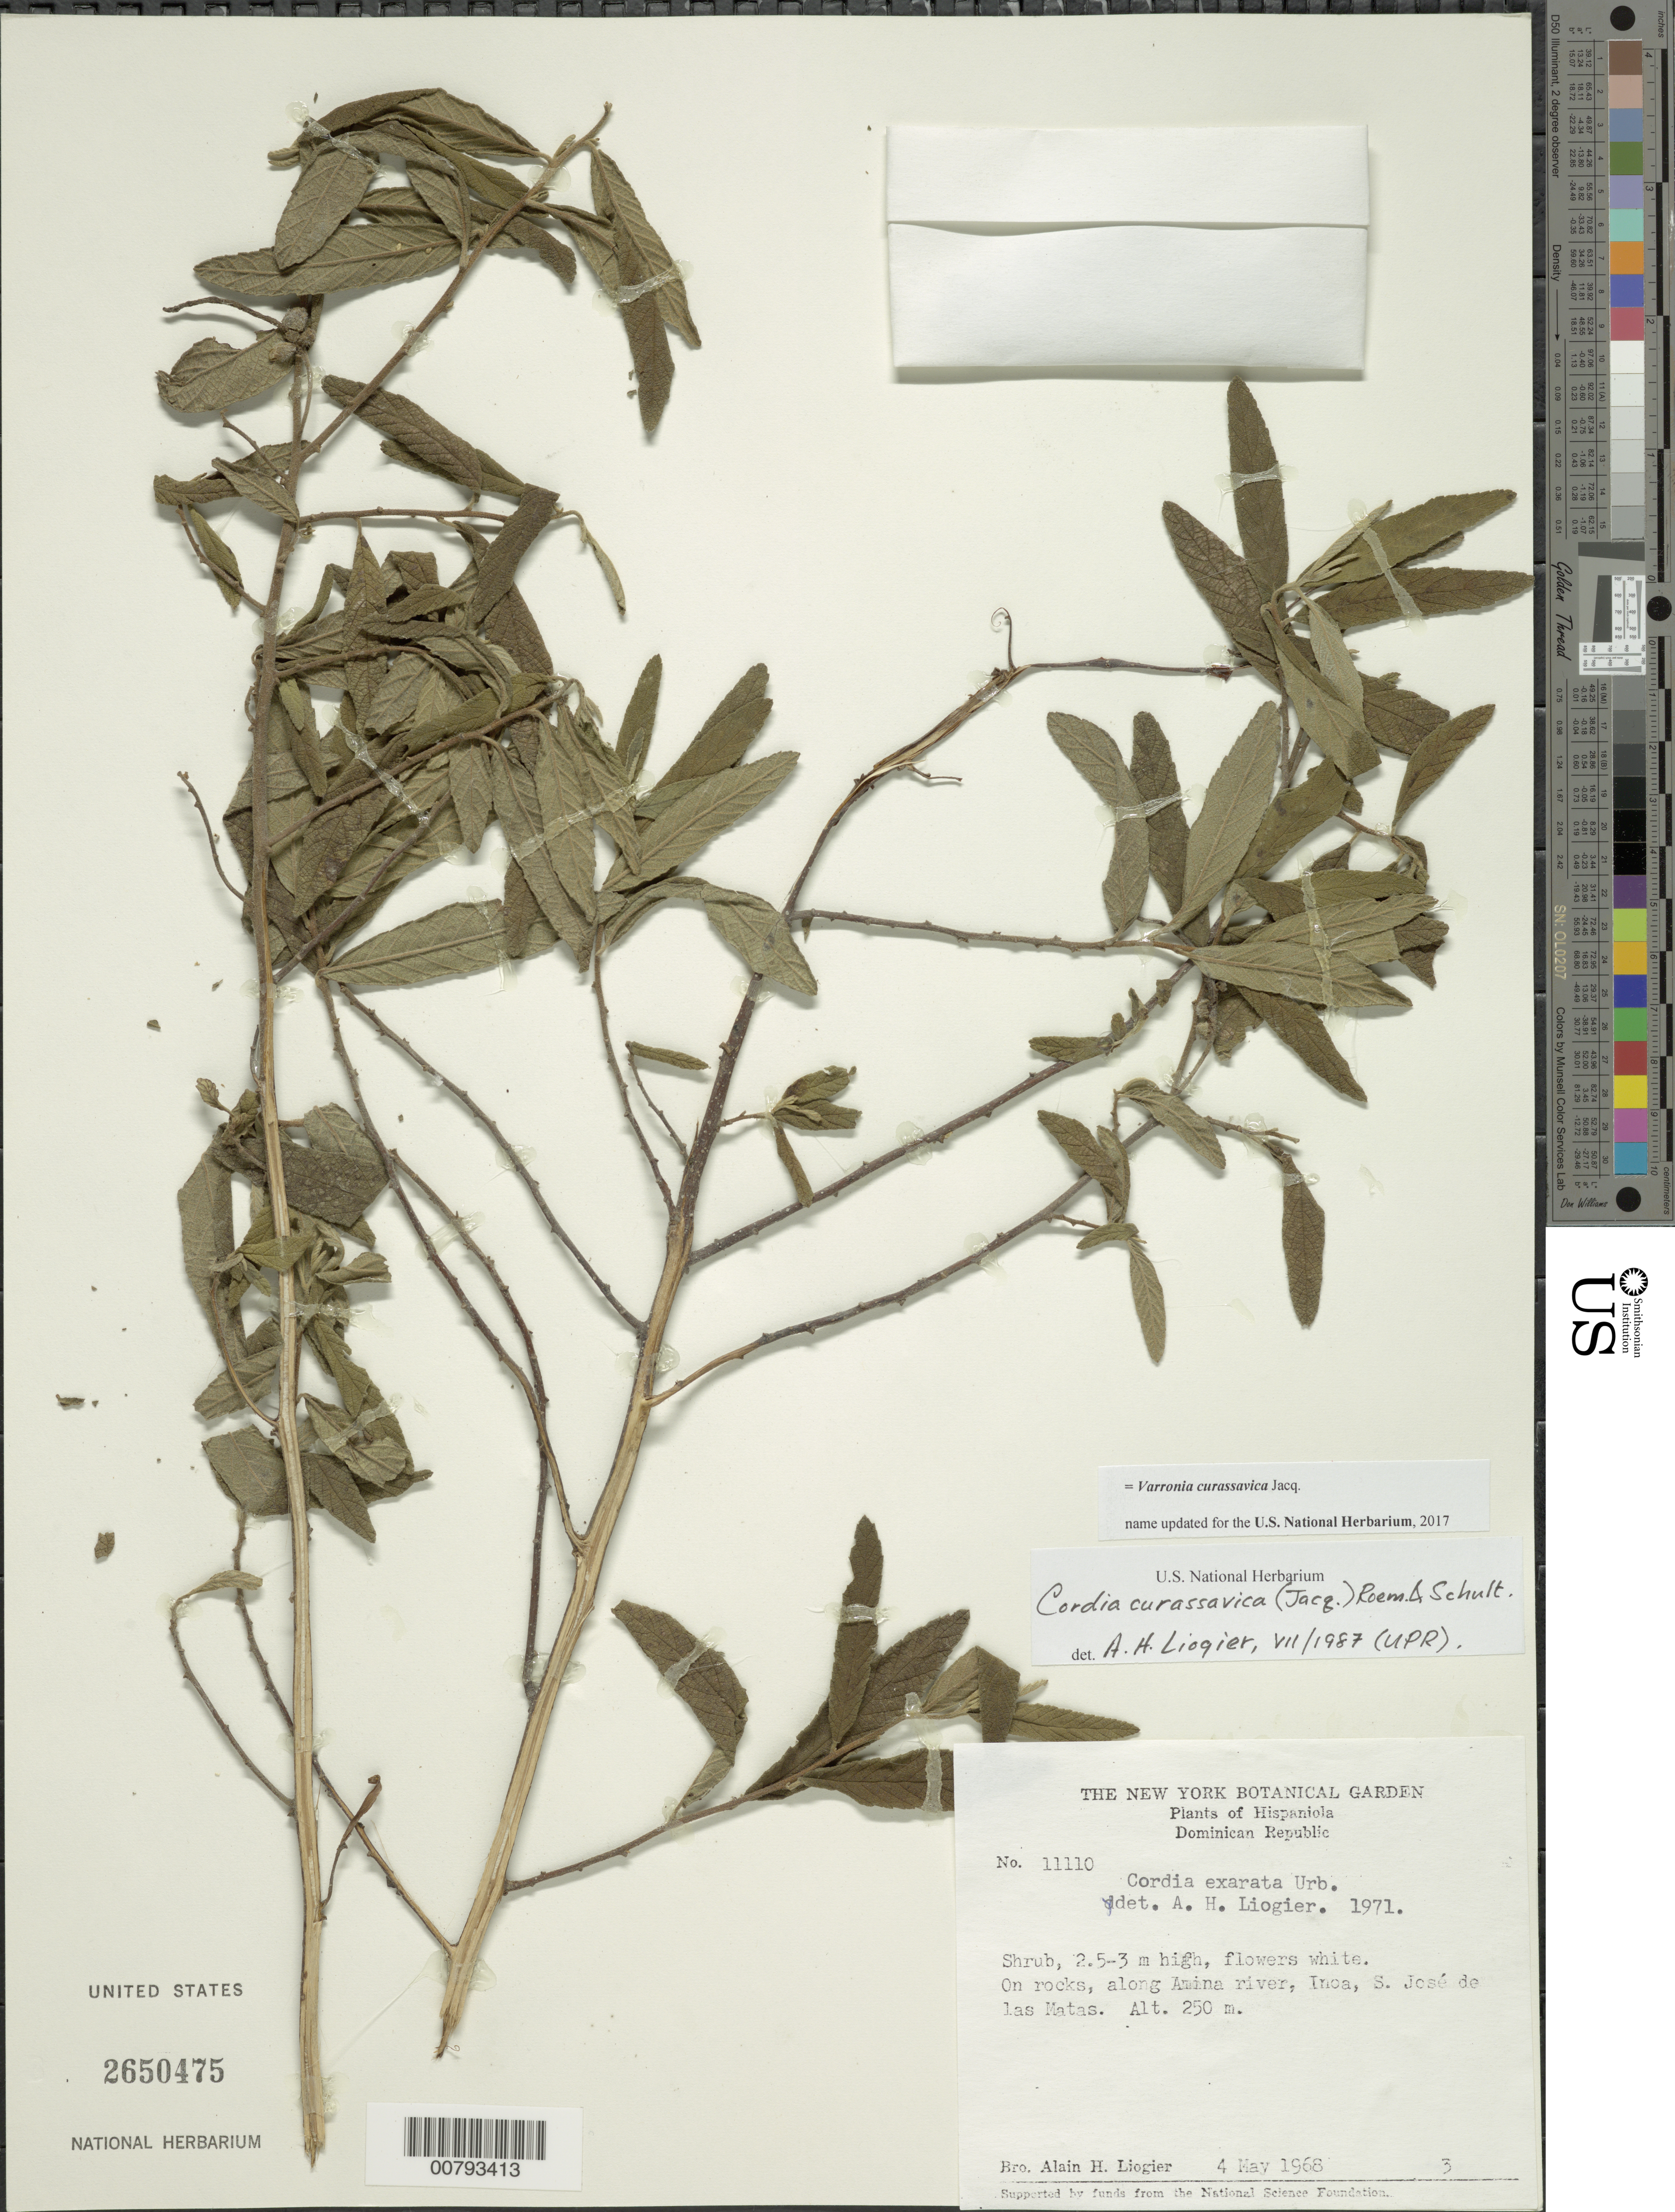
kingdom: Plantae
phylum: Tracheophyta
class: Magnoliopsida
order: Boraginales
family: Cordiaceae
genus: Varronia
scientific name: Varronia curassavica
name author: Jacq.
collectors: A. H. Liogier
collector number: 11110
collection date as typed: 04 May 1968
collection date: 1968-05-04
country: Dominican Republic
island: Hispaniola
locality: San José de las Matas, Inoa, along Amina river.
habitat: On rocks, along river.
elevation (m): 250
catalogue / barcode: US 2650475